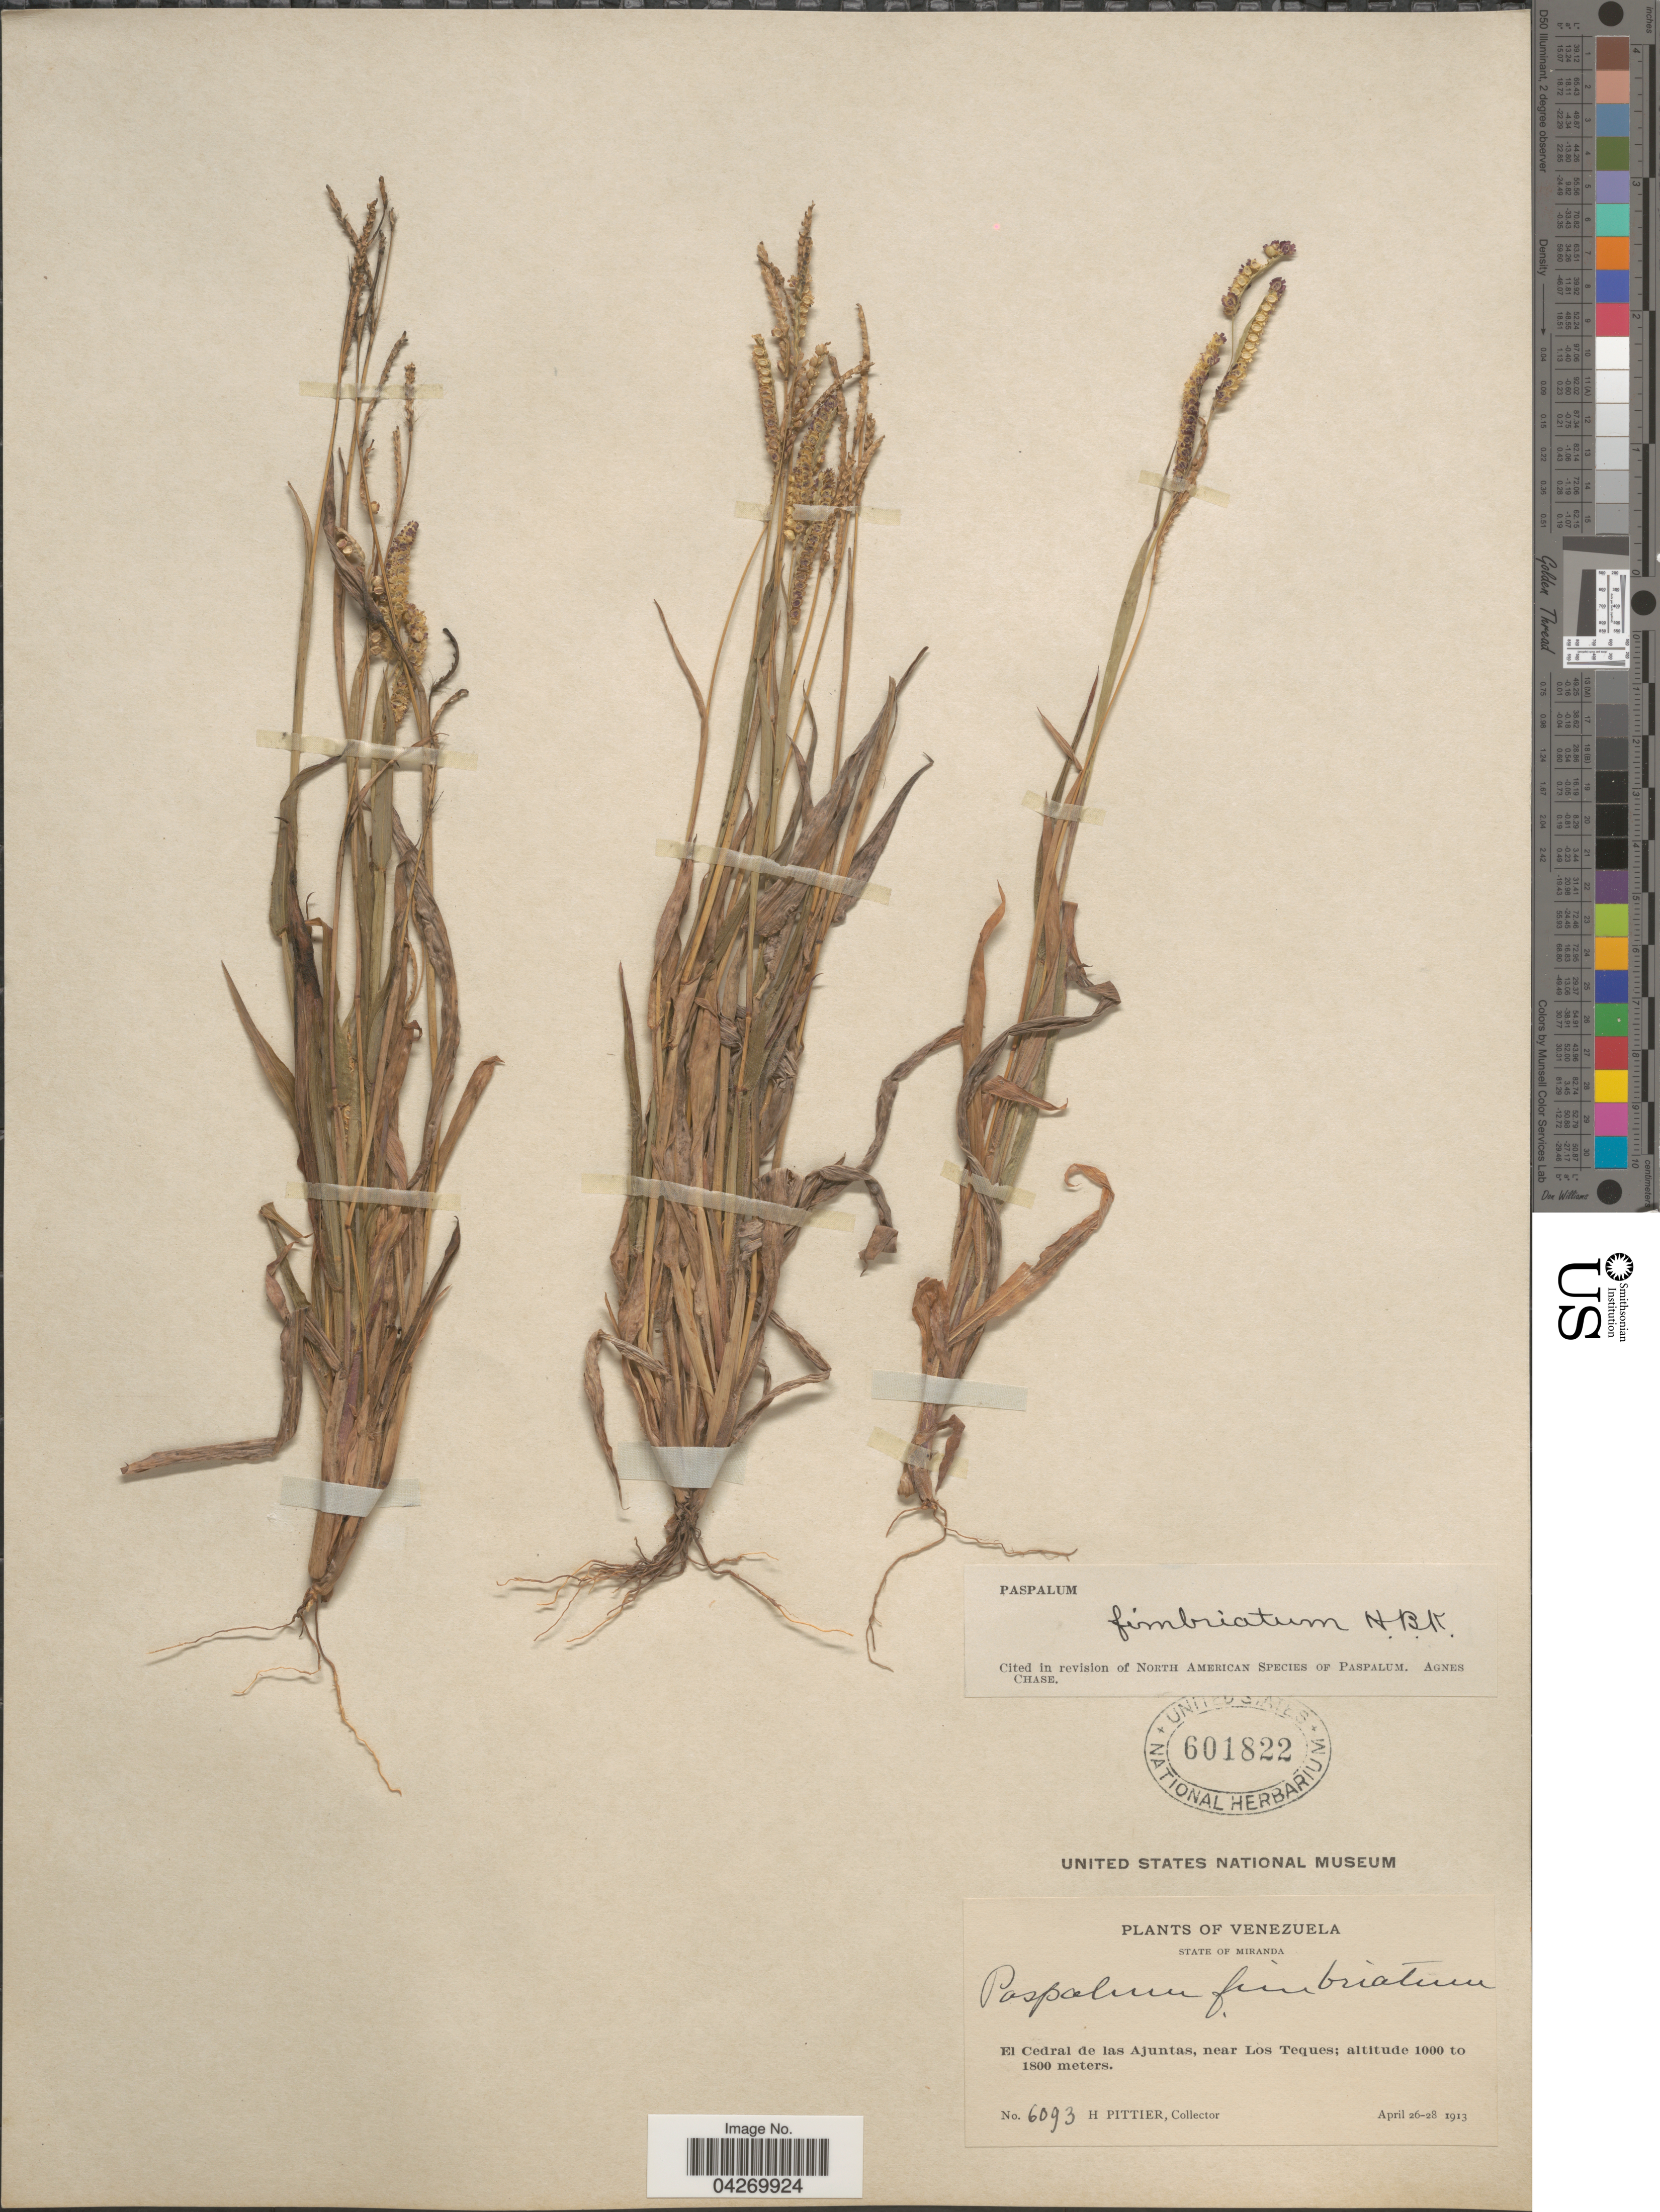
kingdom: Plantae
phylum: Tracheophyta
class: Liliopsida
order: Poales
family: Poaceae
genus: Paspalum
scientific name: Paspalum fimbriatum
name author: Kunth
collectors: H. F. Pittier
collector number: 6093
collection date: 1913-04-26/1913-04-28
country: Venezuela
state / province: Miranda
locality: El Cedral de las Ajuntas, near Los Teques.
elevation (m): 1000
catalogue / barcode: US 601822